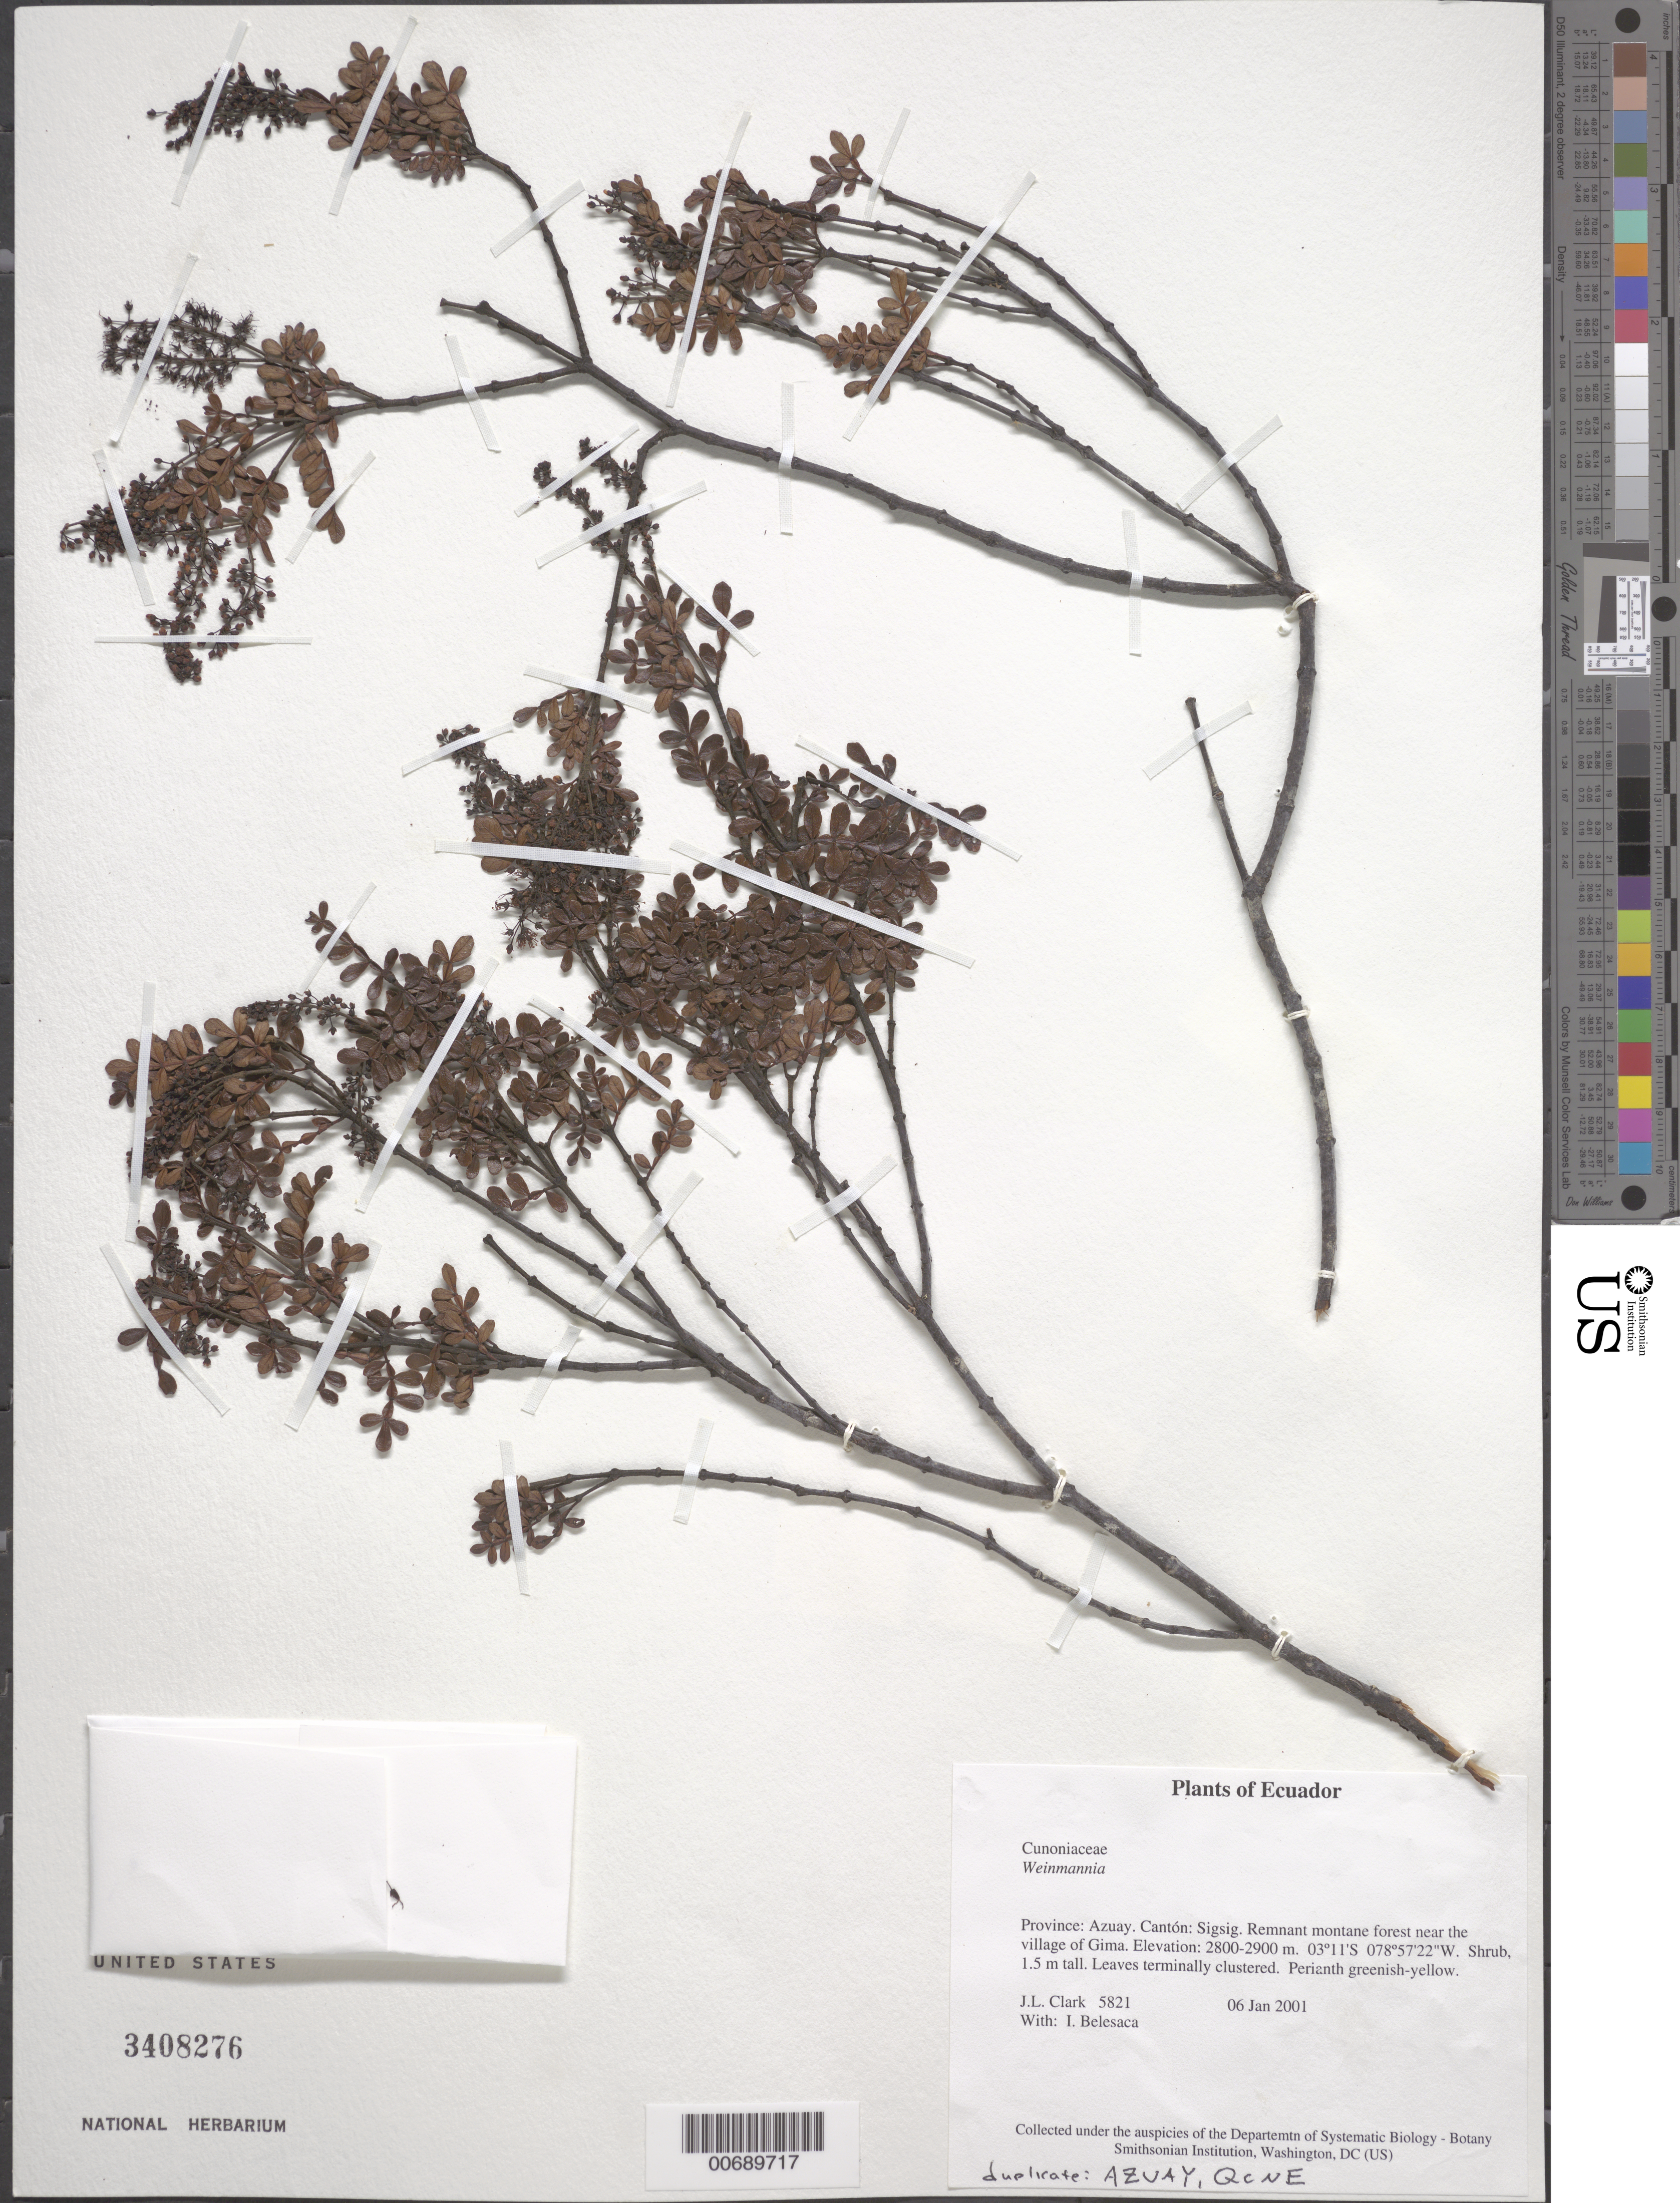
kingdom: Plantae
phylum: Tracheophyta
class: Magnoliopsida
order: Oxalidales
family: Cunoniaceae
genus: Weinmannia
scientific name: Weinmannia sp.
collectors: J. L. Clark & I. Belesaca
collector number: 5821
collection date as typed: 06 Jan 2001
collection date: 2001-01-06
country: Ecuador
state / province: Azuay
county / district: Sigsig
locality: Remnant Monta NE forest near the Village of Gima.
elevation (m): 2800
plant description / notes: AZUAY, QCNE, US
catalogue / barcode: US 3408276